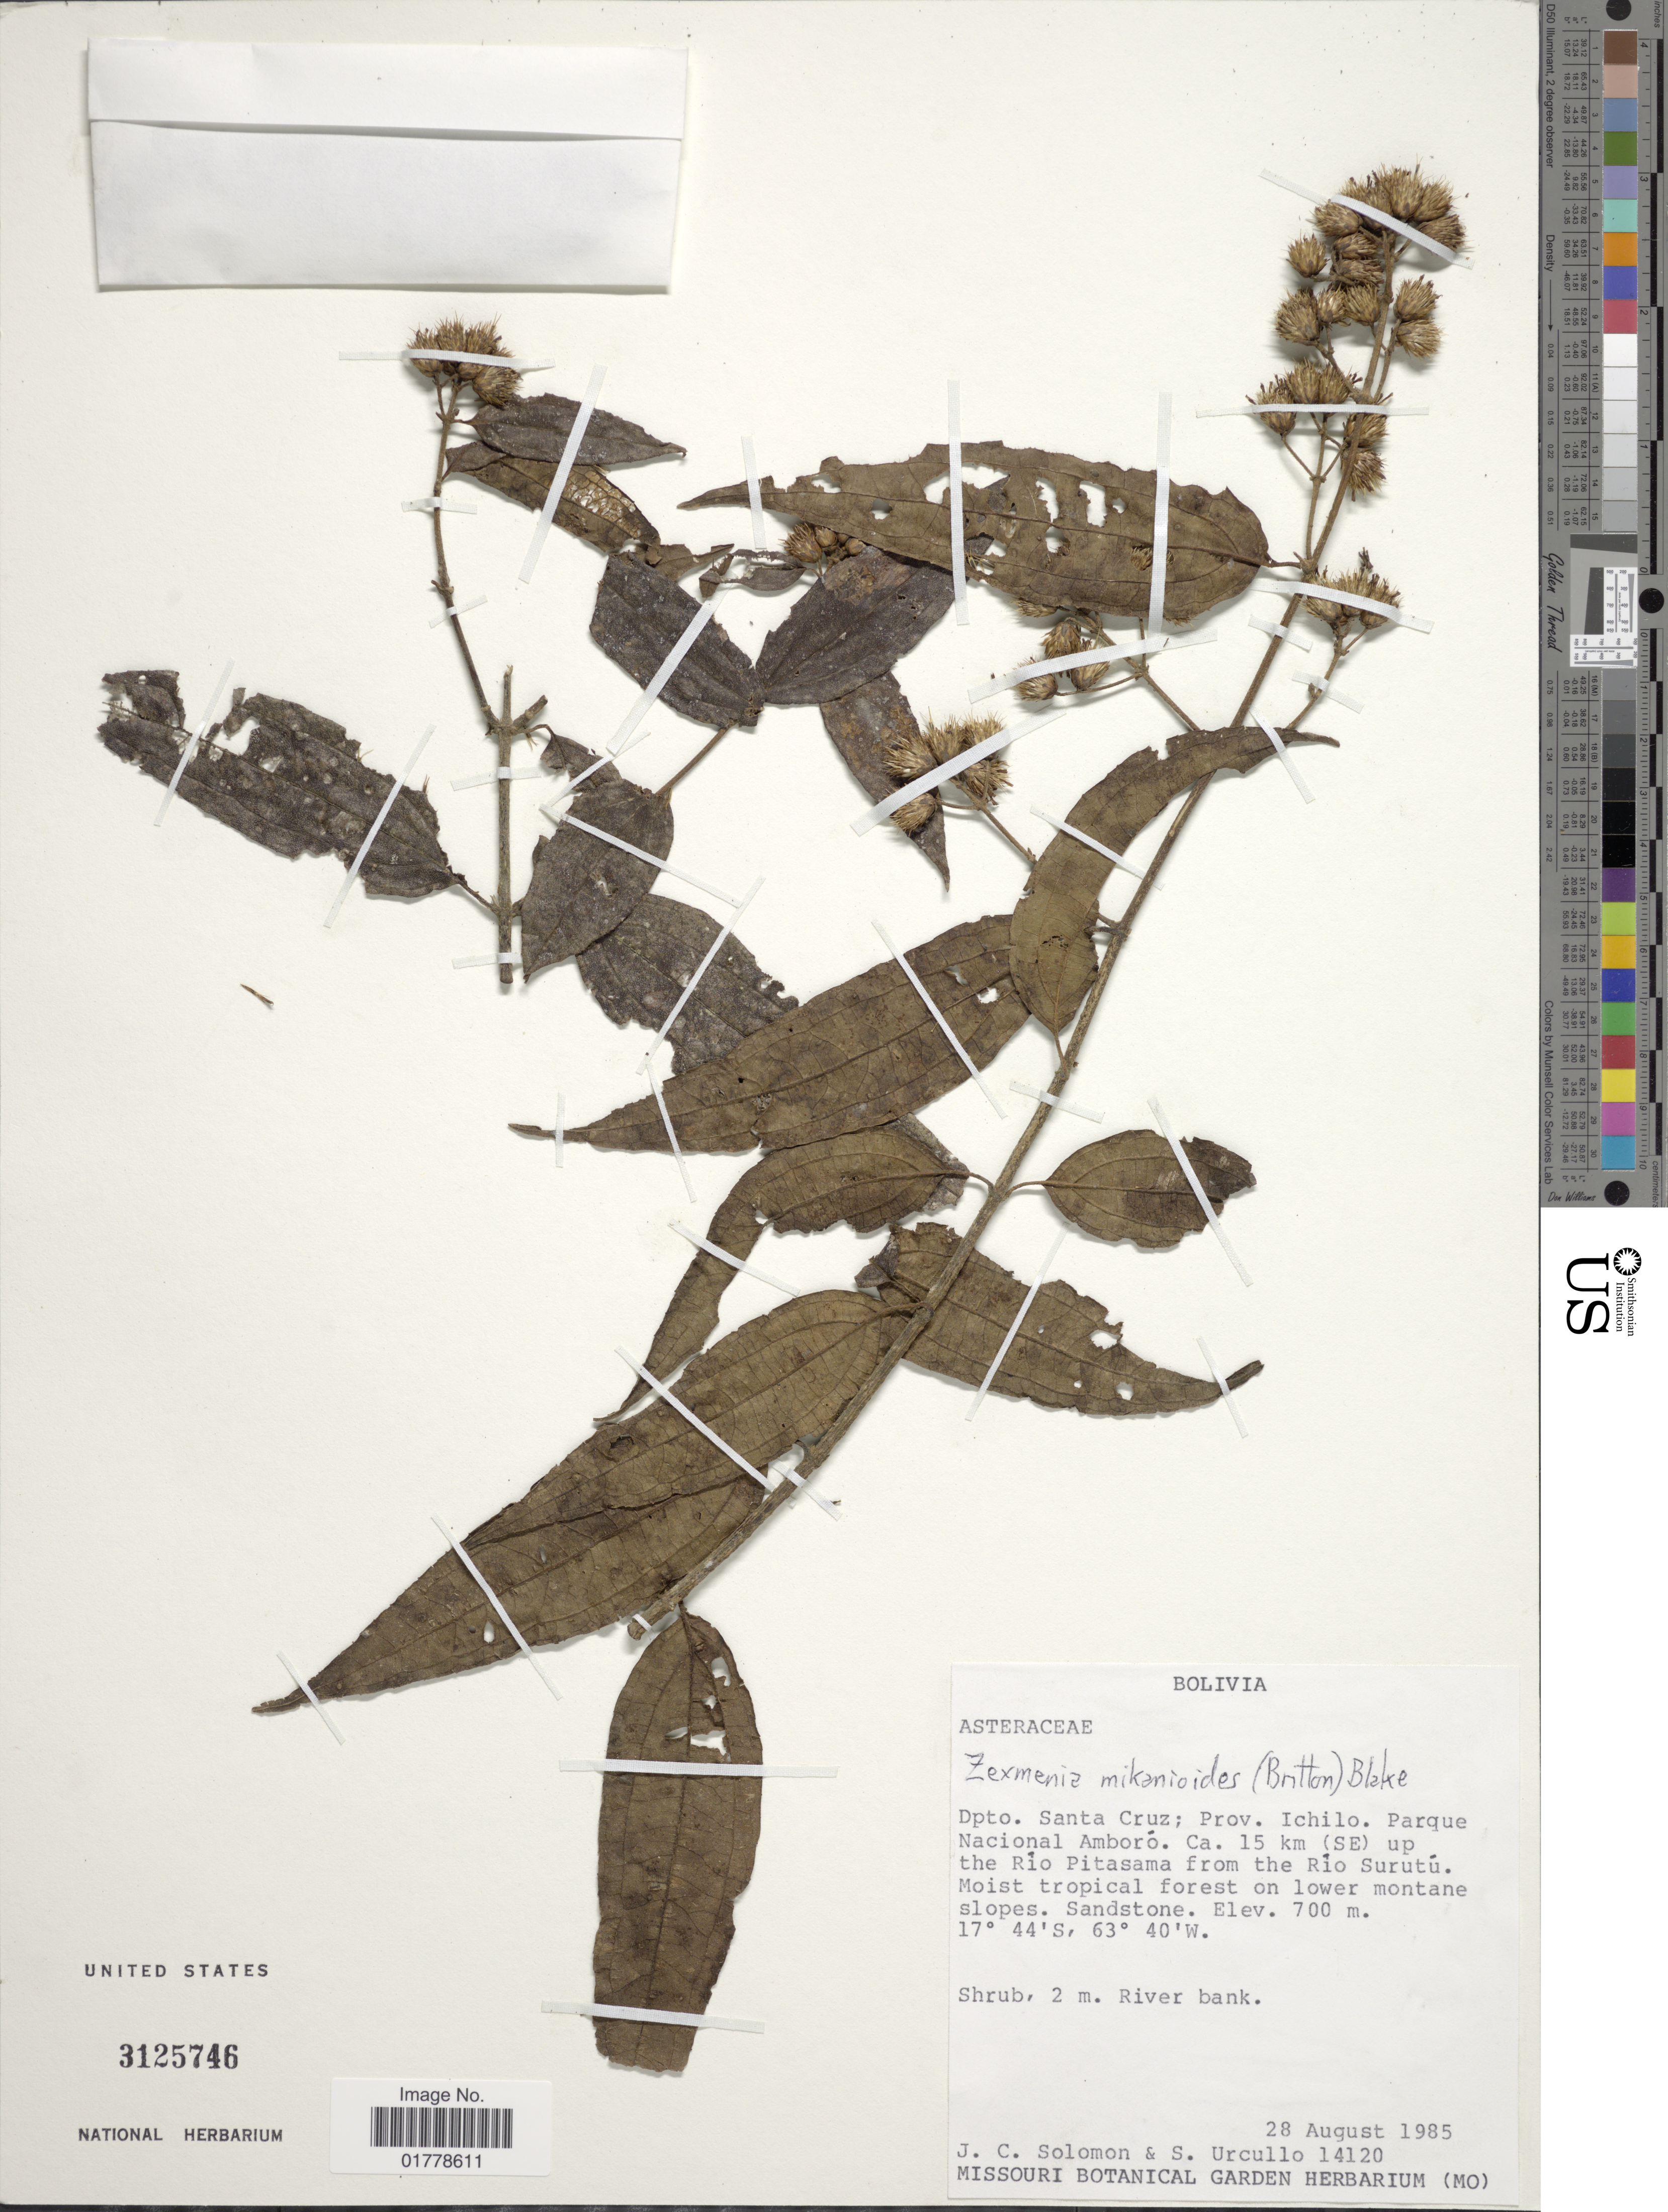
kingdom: Plantae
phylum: Tracheophyta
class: Magnoliopsida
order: Asterales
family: Asteraceae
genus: Oblivia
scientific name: Oblivia mikanioides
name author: (Britton) Strother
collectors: J. C. Solomon & S. Urcullo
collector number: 14120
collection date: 1985-08-28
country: Bolivia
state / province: Santa Cruz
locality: Dpto. Santa Cruz; Prov. Ichilo. Parque Nacional Amboró. Ca. 15 km (SE) up the Río Pitasama from the Río Surutú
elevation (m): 700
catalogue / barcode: US 3125746